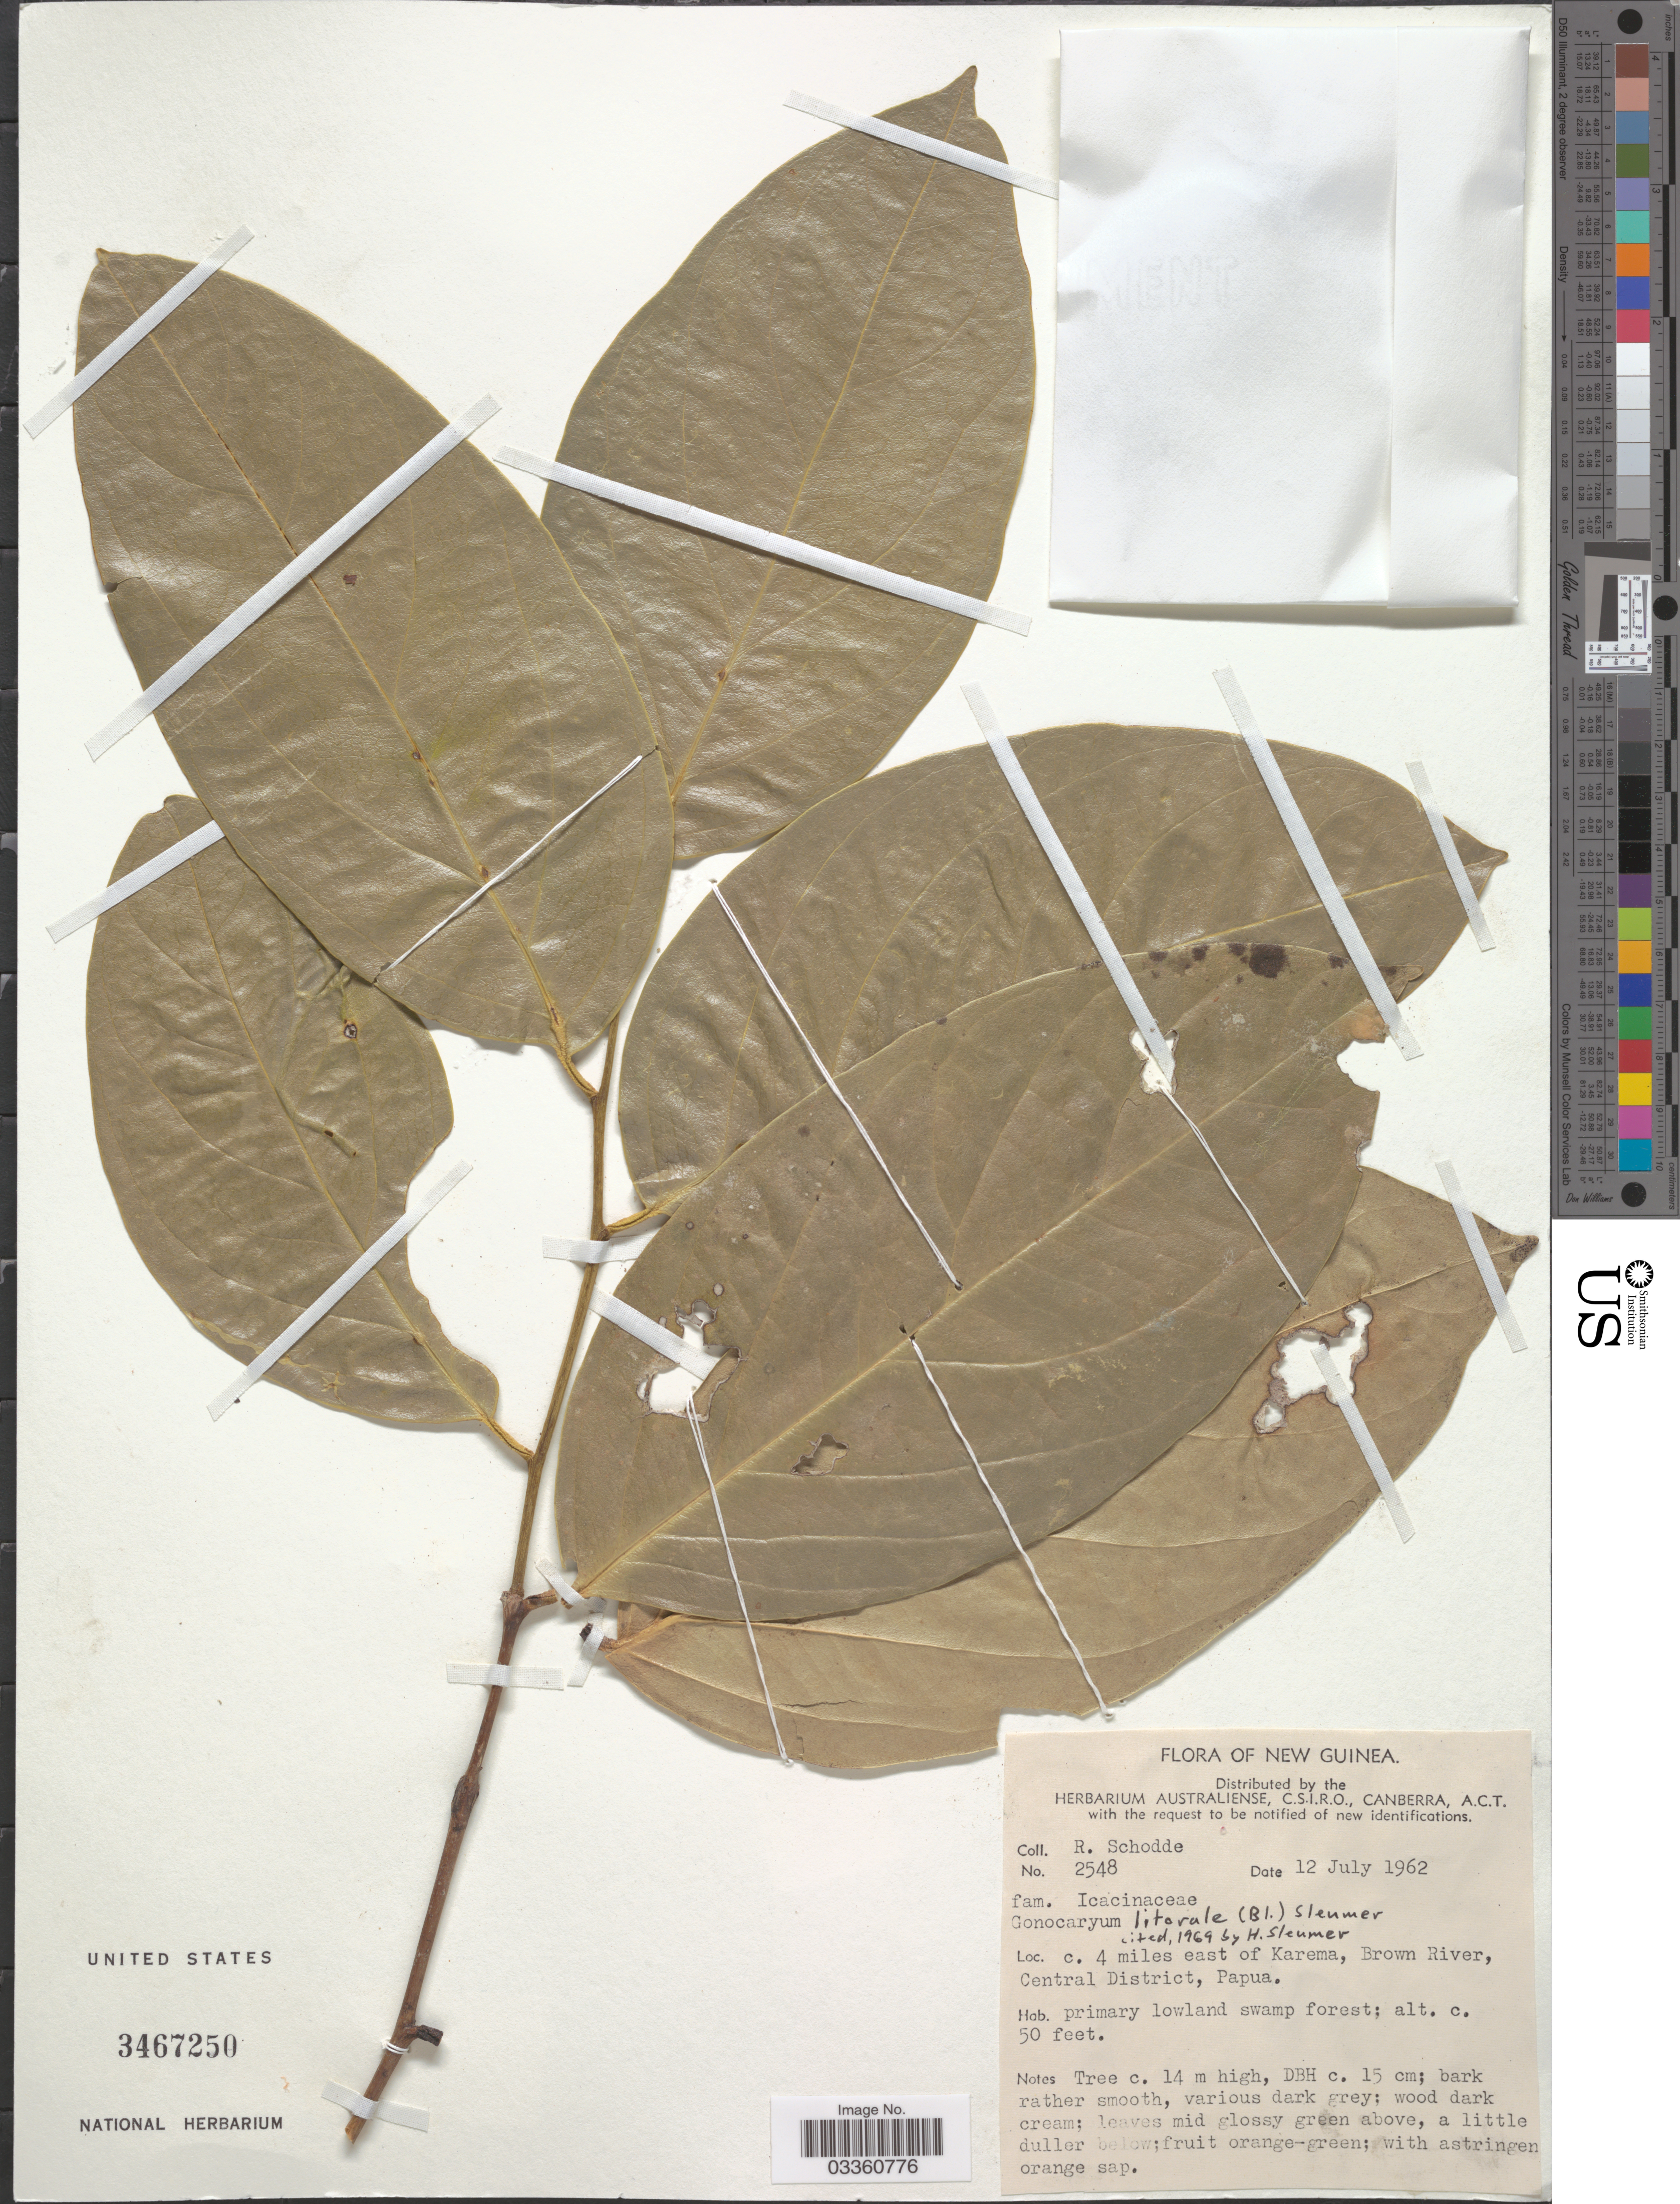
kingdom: Plantae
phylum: Tracheophyta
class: Magnoliopsida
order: Cardiopteridales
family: Cardiopteridaceae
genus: Gonocaryum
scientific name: Gonocaryum litorale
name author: (Blume) Sleumer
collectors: R. Schodde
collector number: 2548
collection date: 1962-07-12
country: Papua New Guinea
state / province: Central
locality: New Guinea. C. 4 miles east of Karema, Brown River, Central District, Papua.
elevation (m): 15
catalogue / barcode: US 3467250